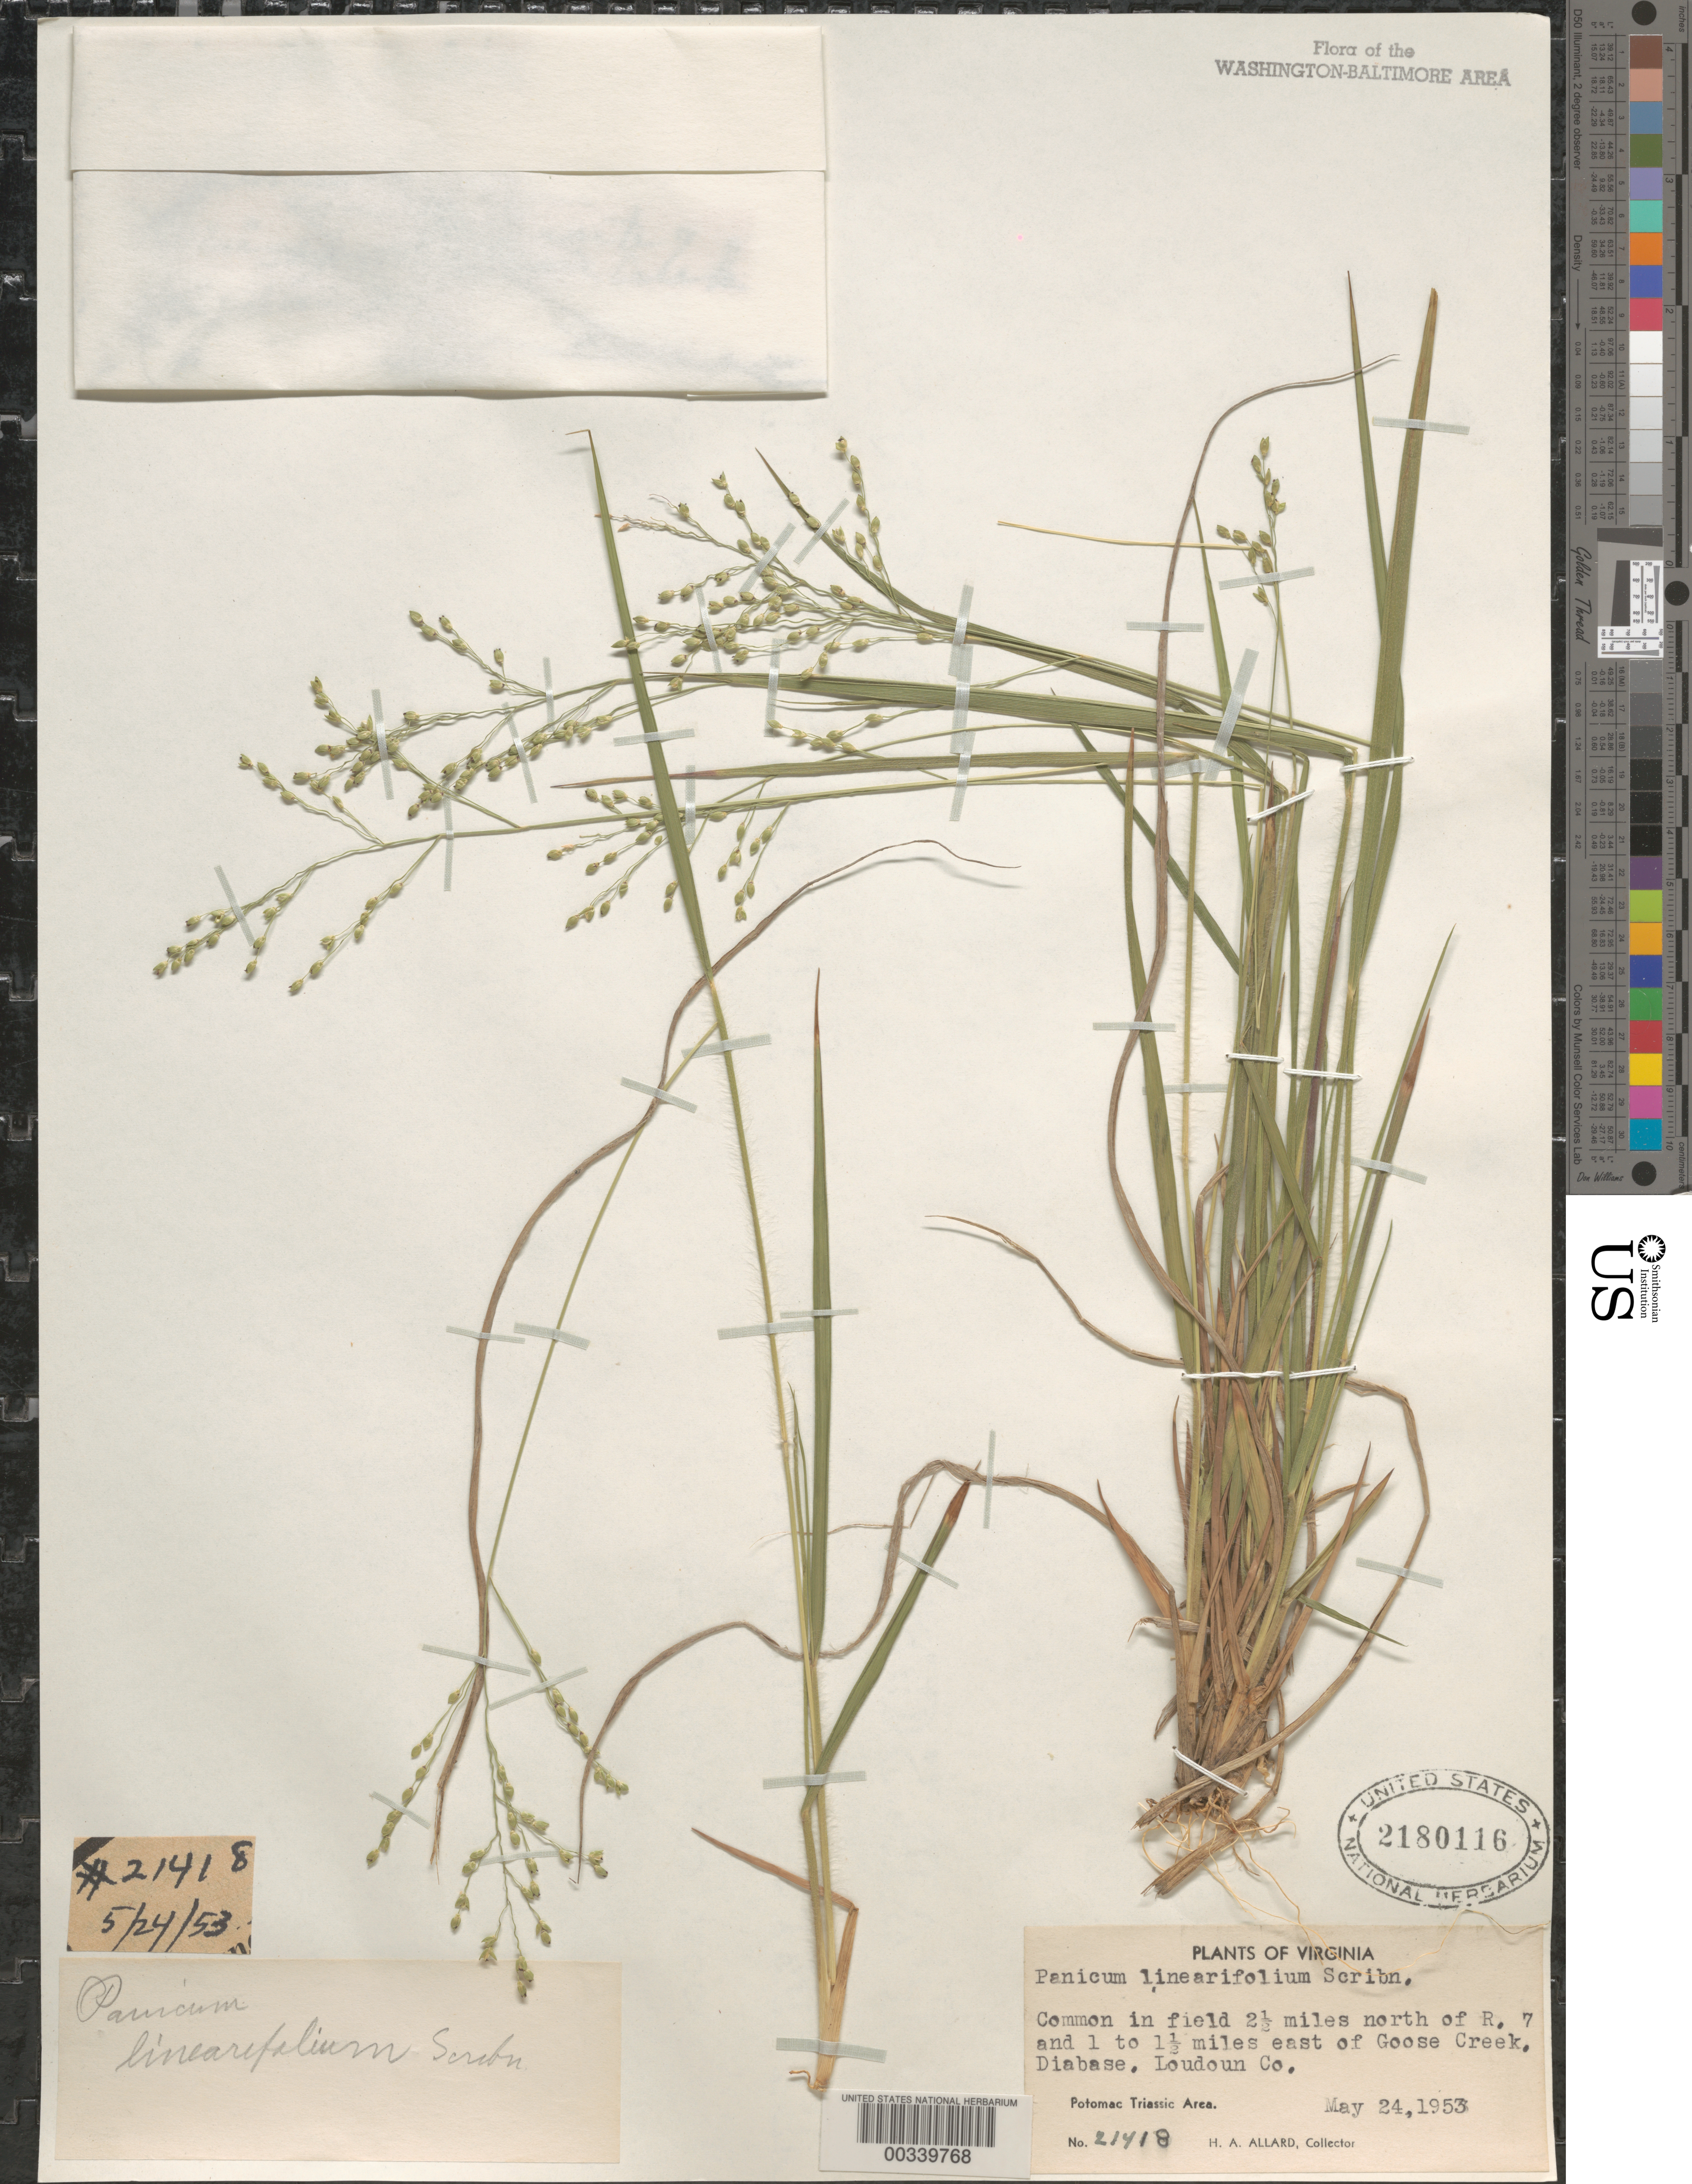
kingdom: Plantae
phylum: Tracheophyta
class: Liliopsida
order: Poales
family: Poaceae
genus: Dichanthelium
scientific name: Dichanthelium linearifolium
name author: (Scribn.) Gould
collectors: H. A. Allard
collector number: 21418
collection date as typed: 24 May 1953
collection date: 1953-05-24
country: United States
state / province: Virginia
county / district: Loudoun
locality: North of Route 7 and east of Goose Creek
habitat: In field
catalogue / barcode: US 2180116